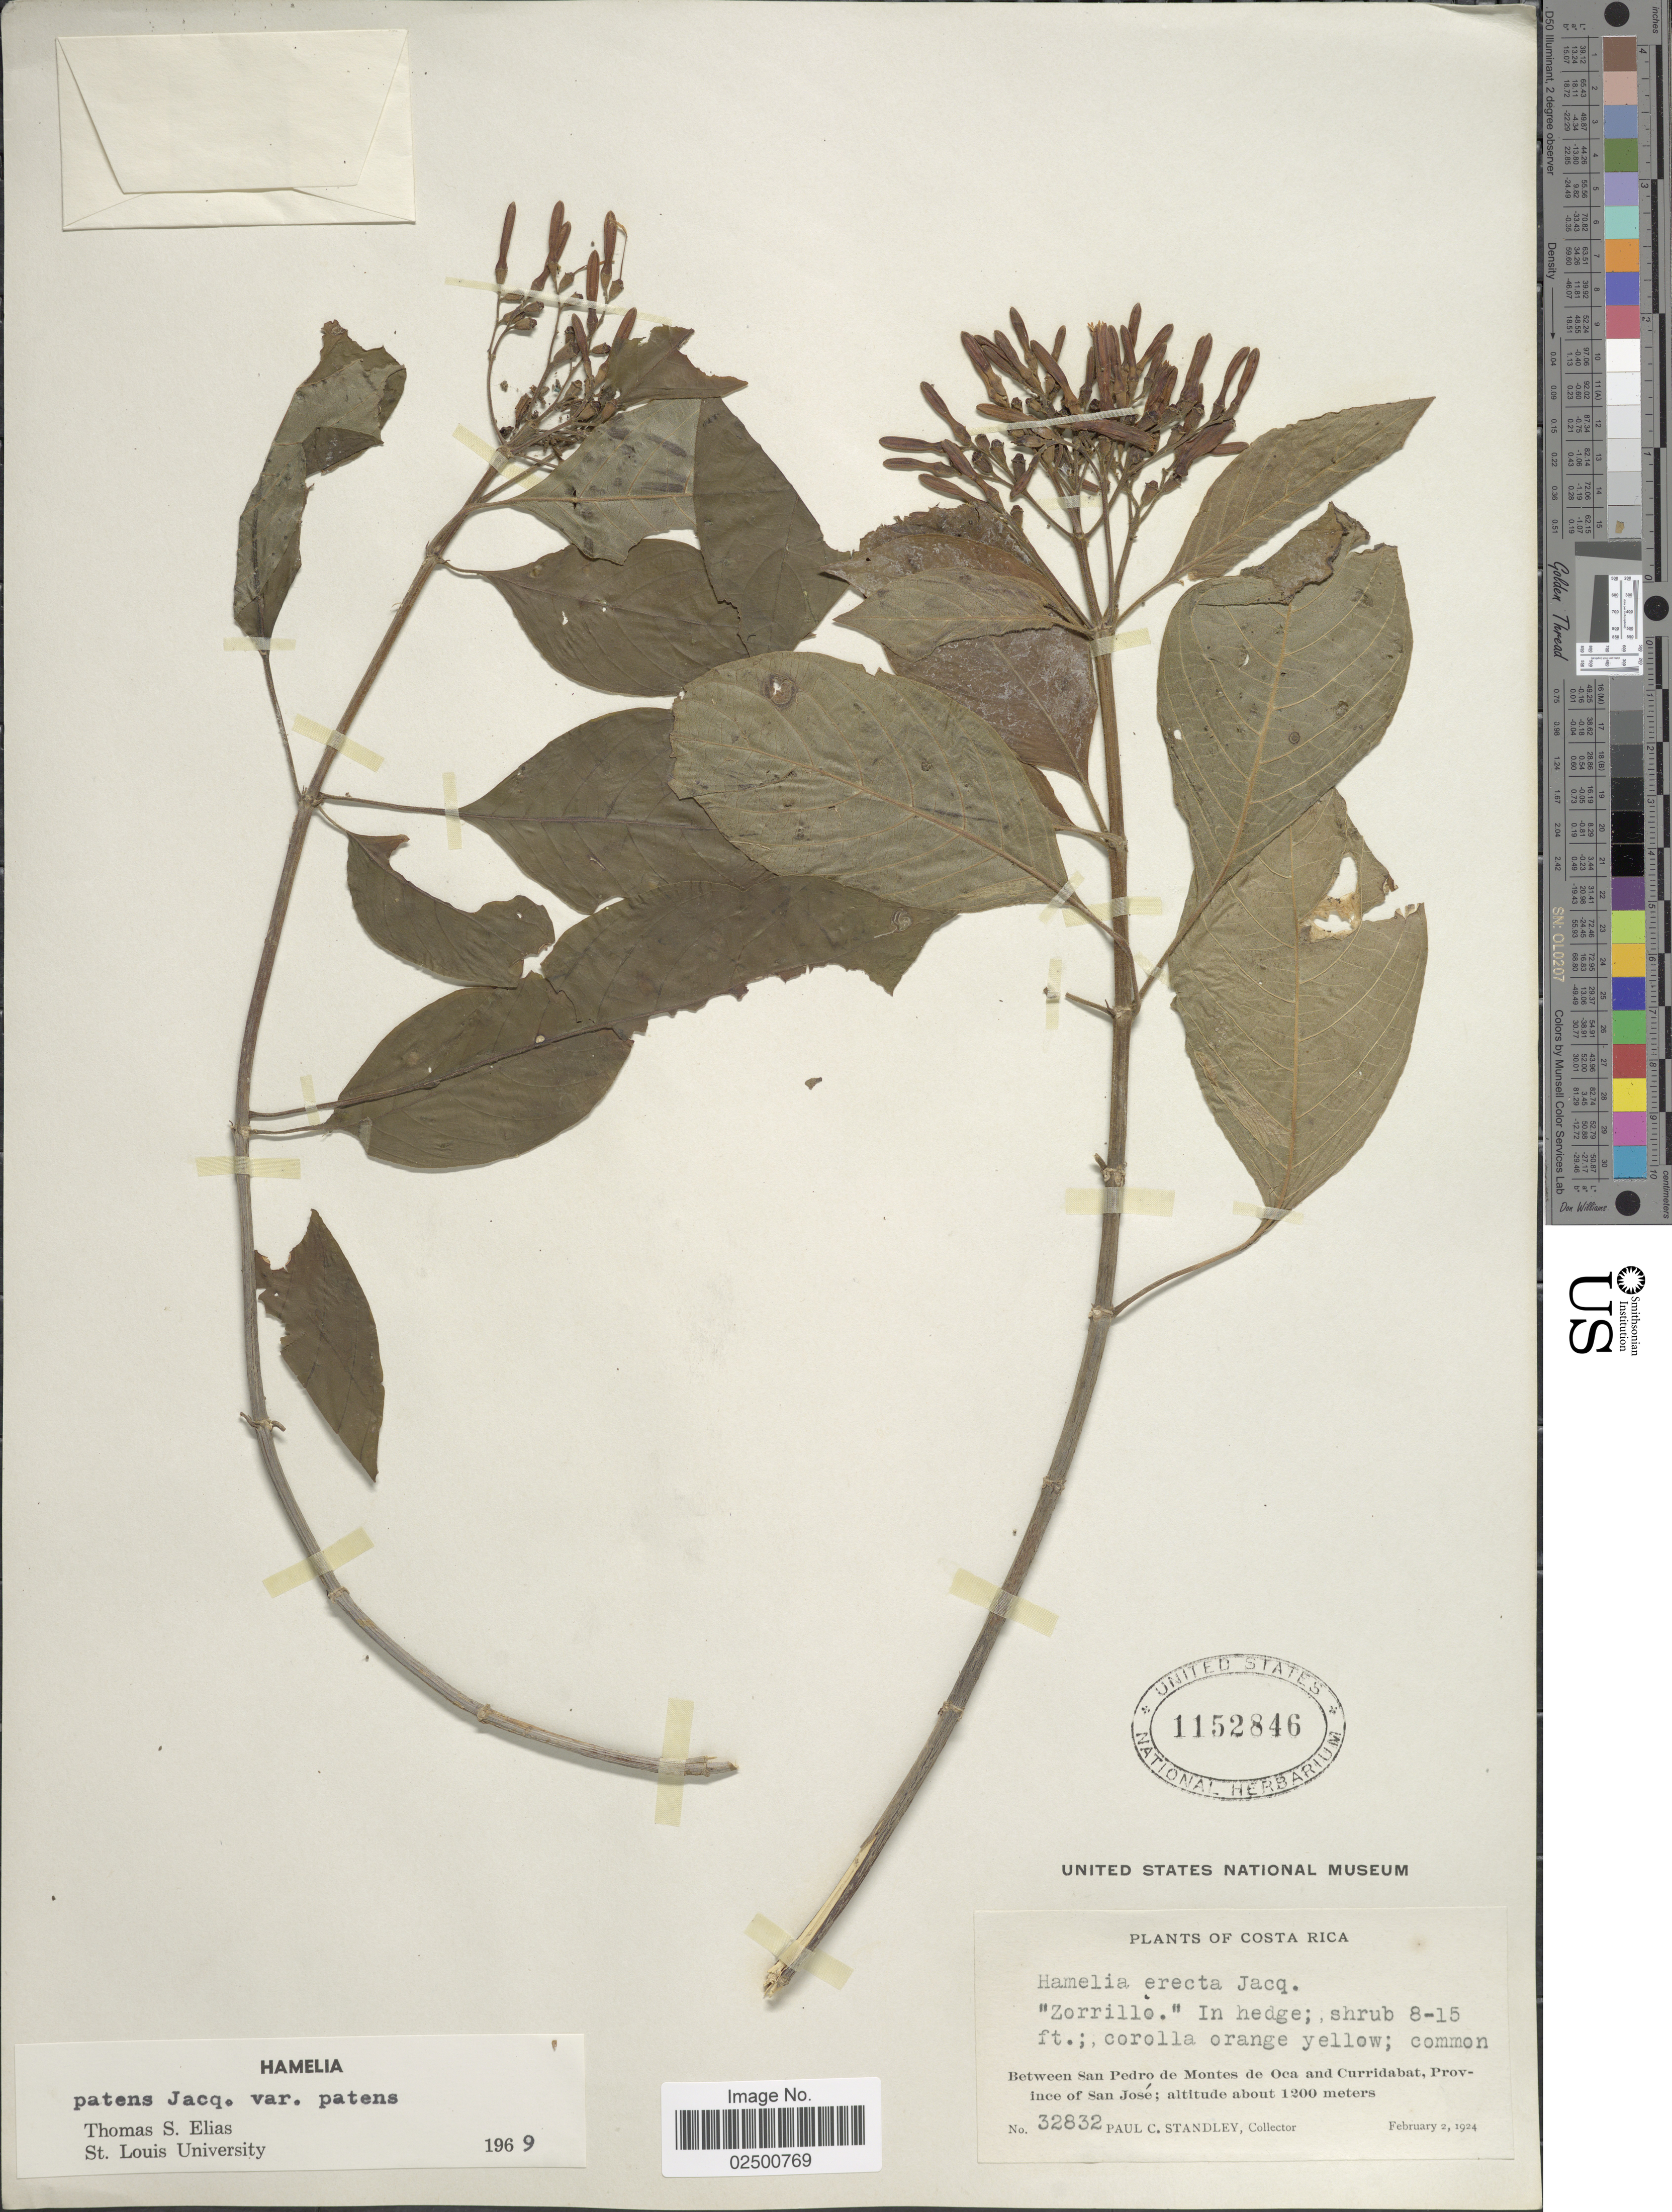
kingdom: Plantae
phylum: Tracheophyta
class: Magnoliopsida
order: Gentianales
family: Rubiaceae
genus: Hamelia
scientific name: Hamelia patens var. patens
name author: Jacq.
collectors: P. C. Standley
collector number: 32832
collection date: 1924-02-02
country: Costa Rica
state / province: San José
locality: Between San Pedro de Montes de Oca and Curridabat, Province of San Jose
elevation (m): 1200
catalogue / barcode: US 1152846